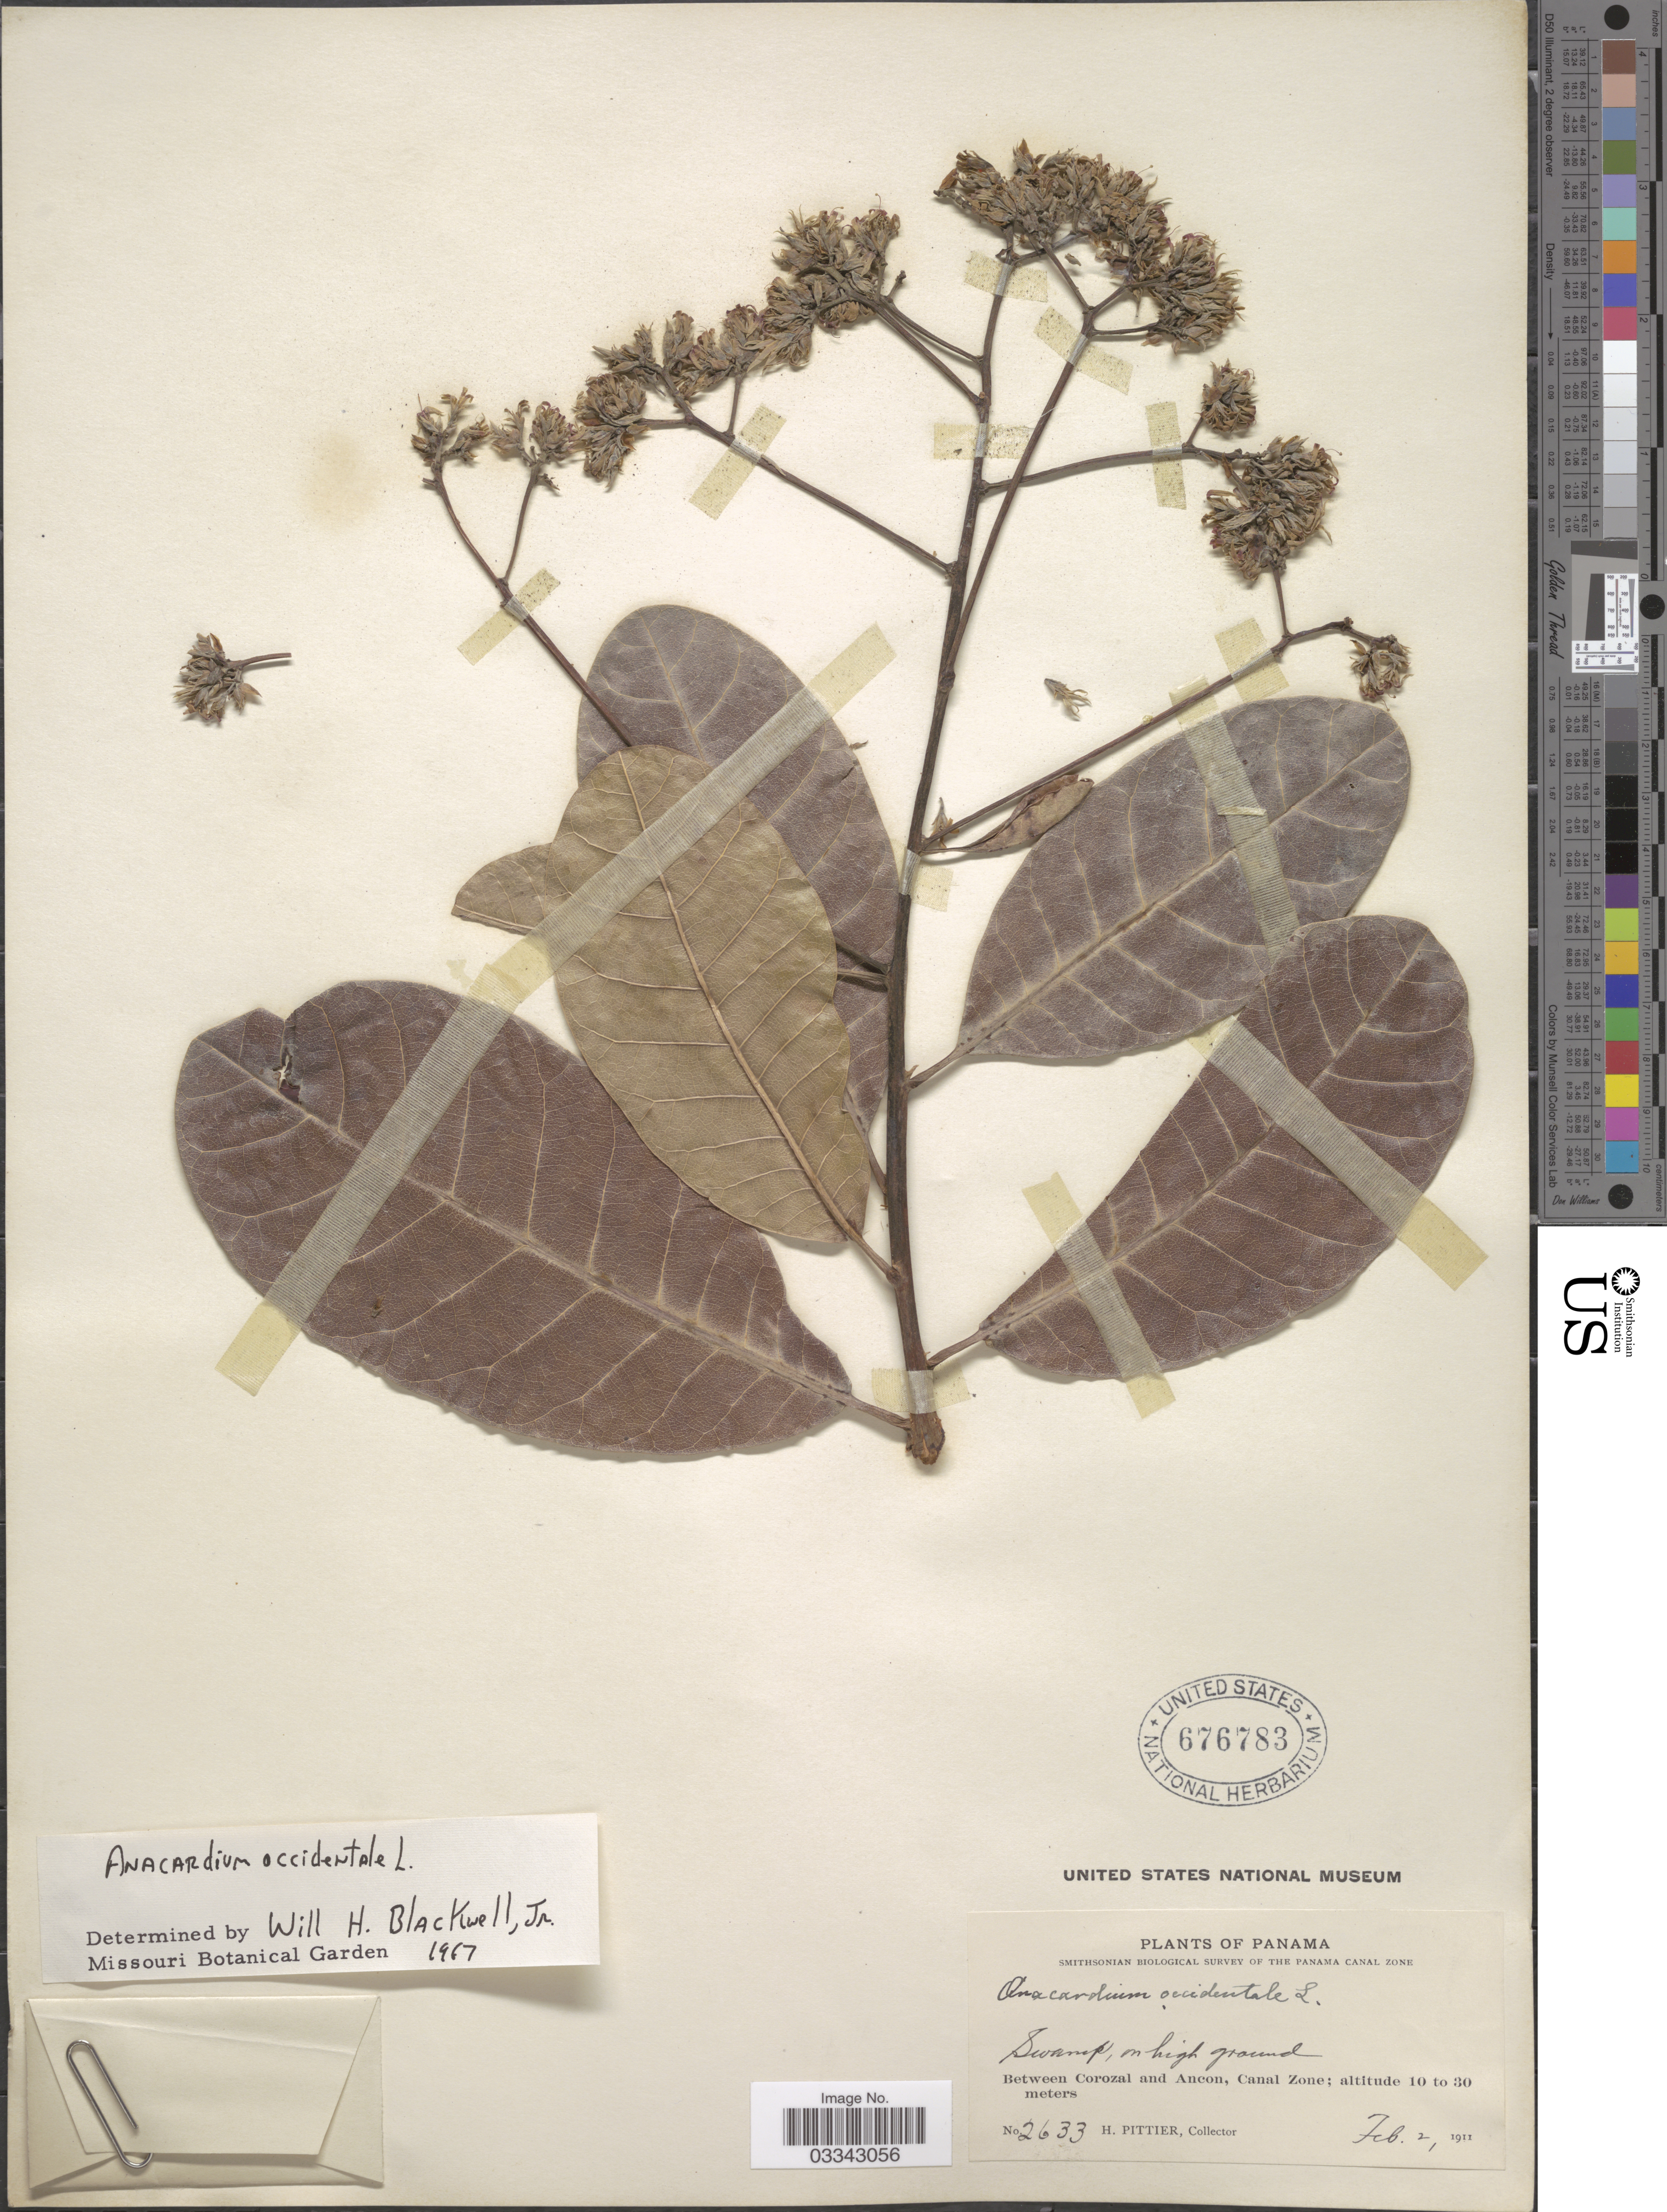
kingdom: Plantae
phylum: Tracheophyta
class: Magnoliopsida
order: Sapindales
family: Anacardiaceae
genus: Anacardium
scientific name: Anacardium occidentale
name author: L.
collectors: H. F. Pittier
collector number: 2633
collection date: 1911-02-02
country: Panama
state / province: Colón / Panamá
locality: Between Corozal and Ancon, Canal Zone.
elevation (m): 10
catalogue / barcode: US 676783